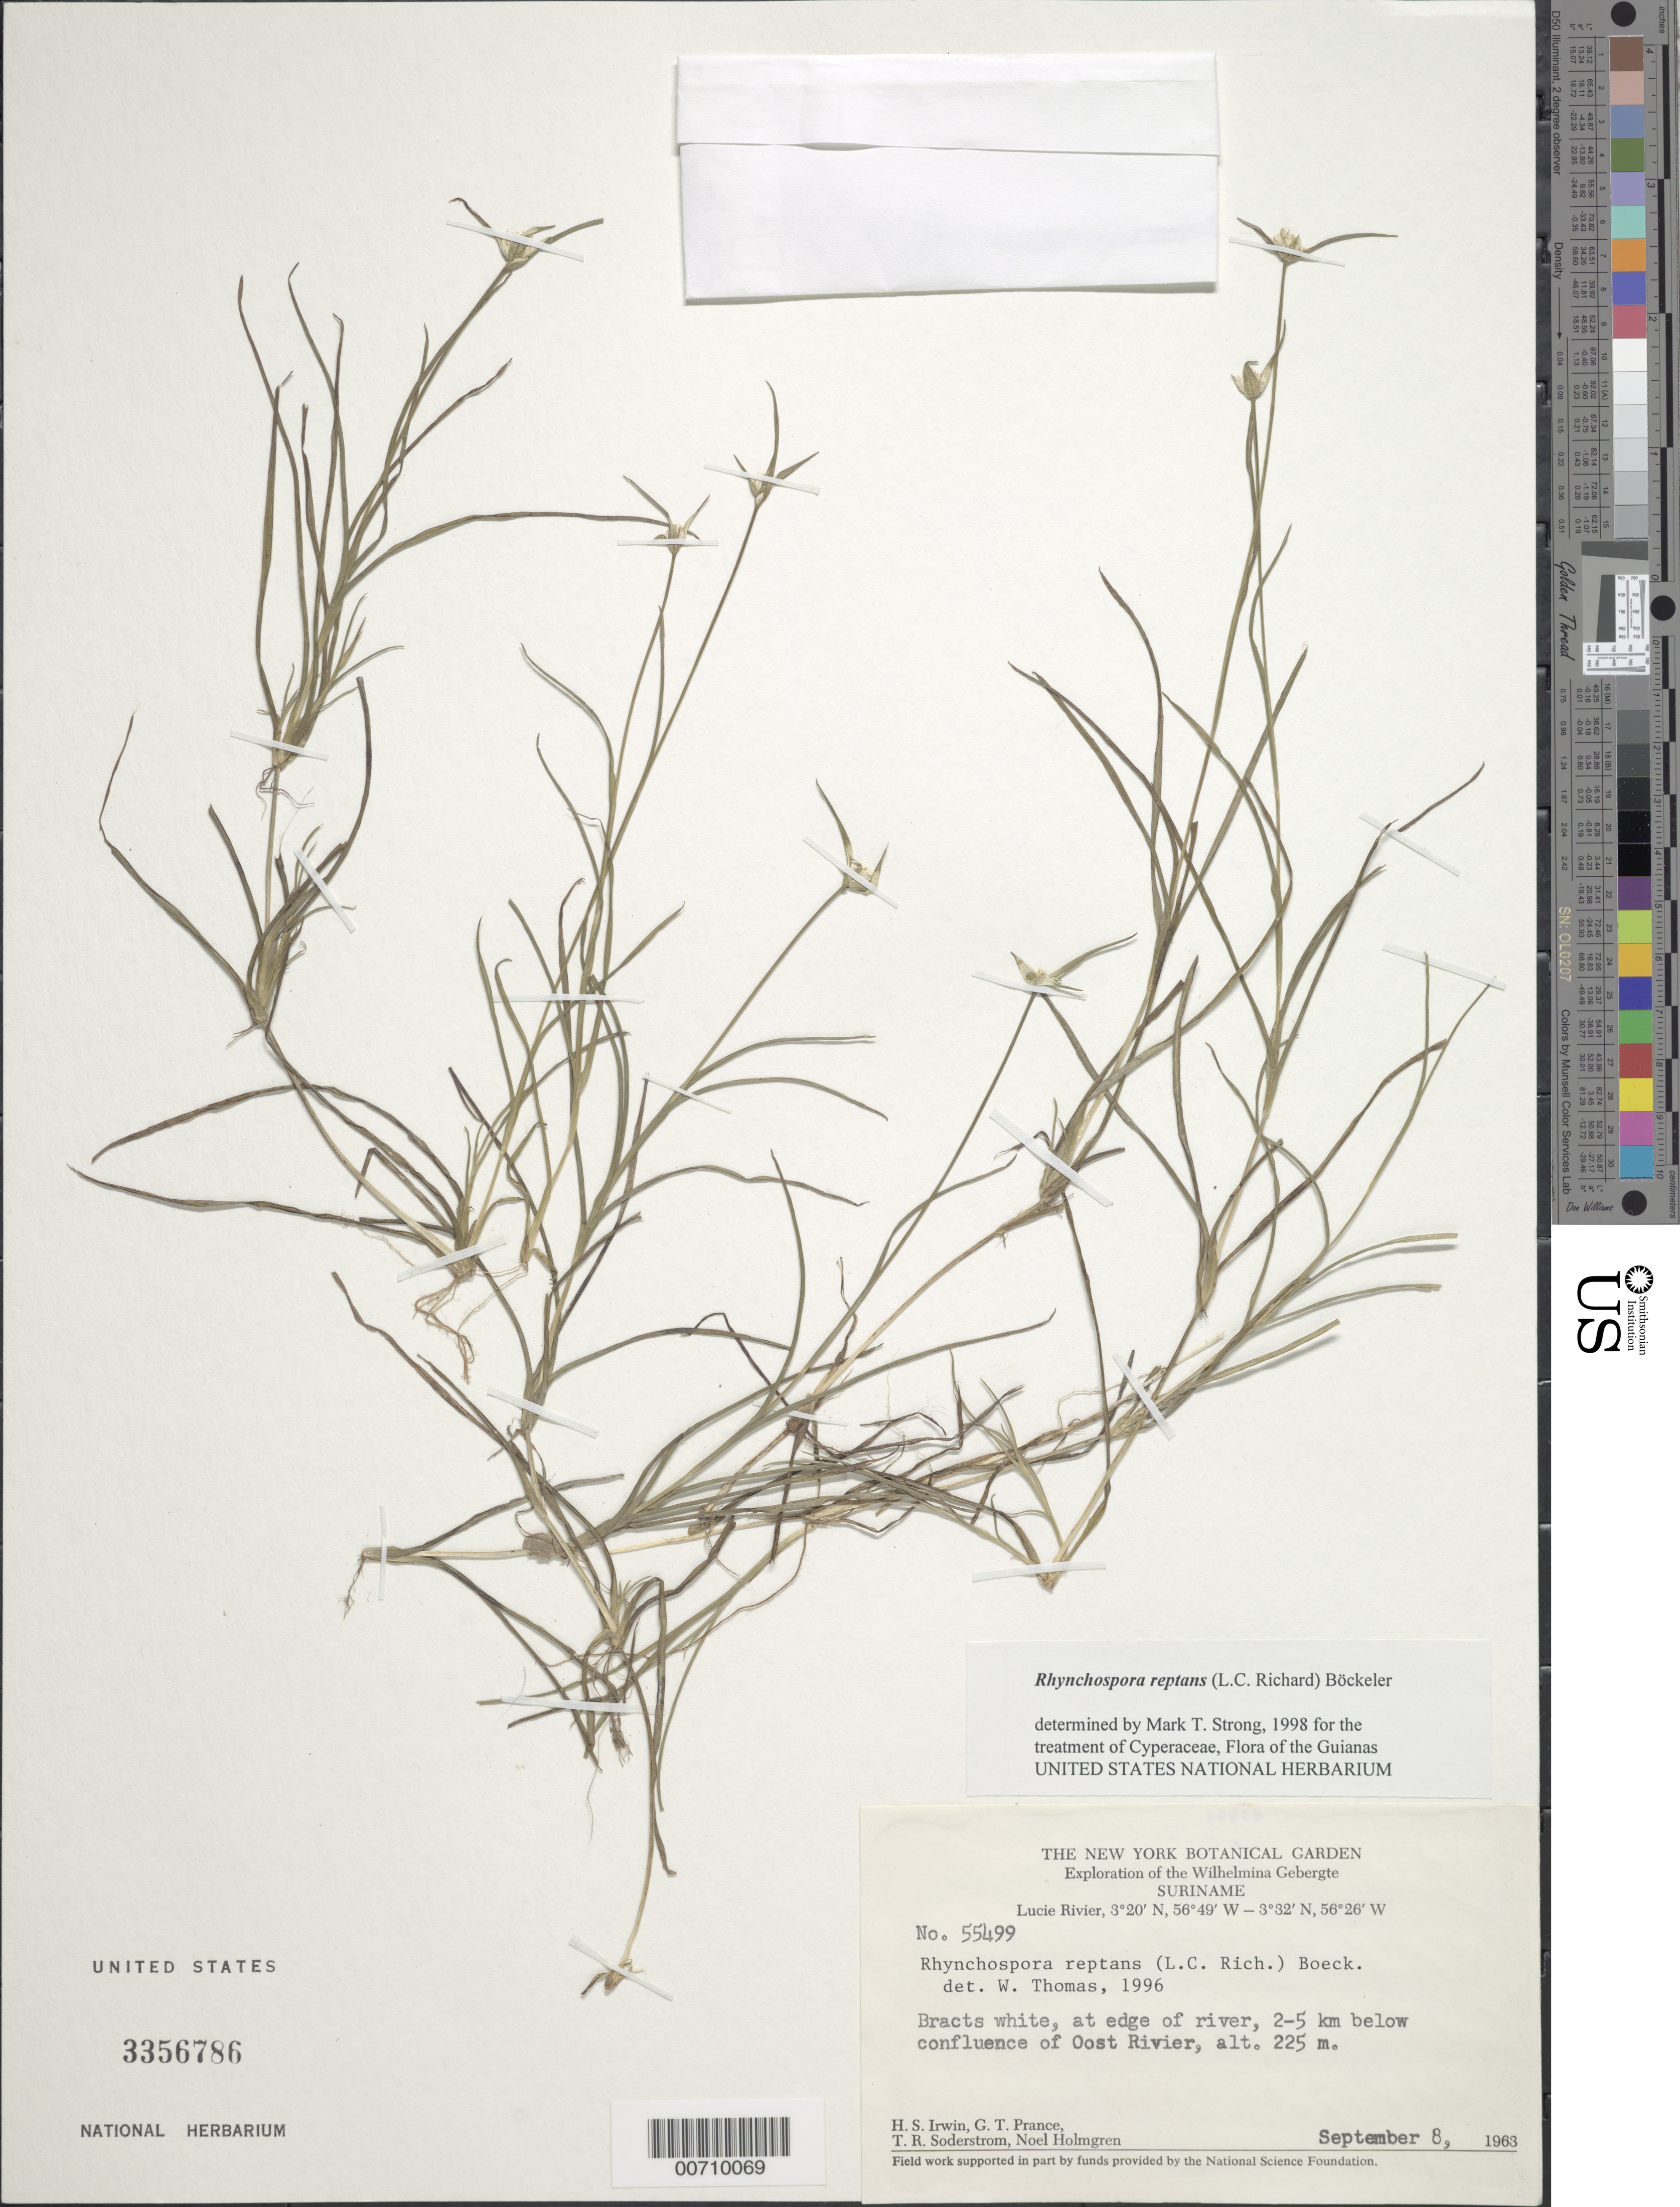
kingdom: Plantae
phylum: Tracheophyta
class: Liliopsida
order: Poales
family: Cyperaceae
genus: Rhynchospora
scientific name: Rhynchospora reptans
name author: (Rich.) Kük.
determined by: Strong, M. T., (US), Smithsonian Institution - National Museum of Natural History (UNITED STATES)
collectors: H. Irwin, G. T. Prance, T. R. Soderstrom & N. H. Holmgren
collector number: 55499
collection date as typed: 8-Sep-63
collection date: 1963-09-08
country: Suriname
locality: Lucie R., 2-5 km below confl. with Oost R., Wilhelmina Gebergte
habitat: Edge of river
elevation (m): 225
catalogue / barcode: US 3356786